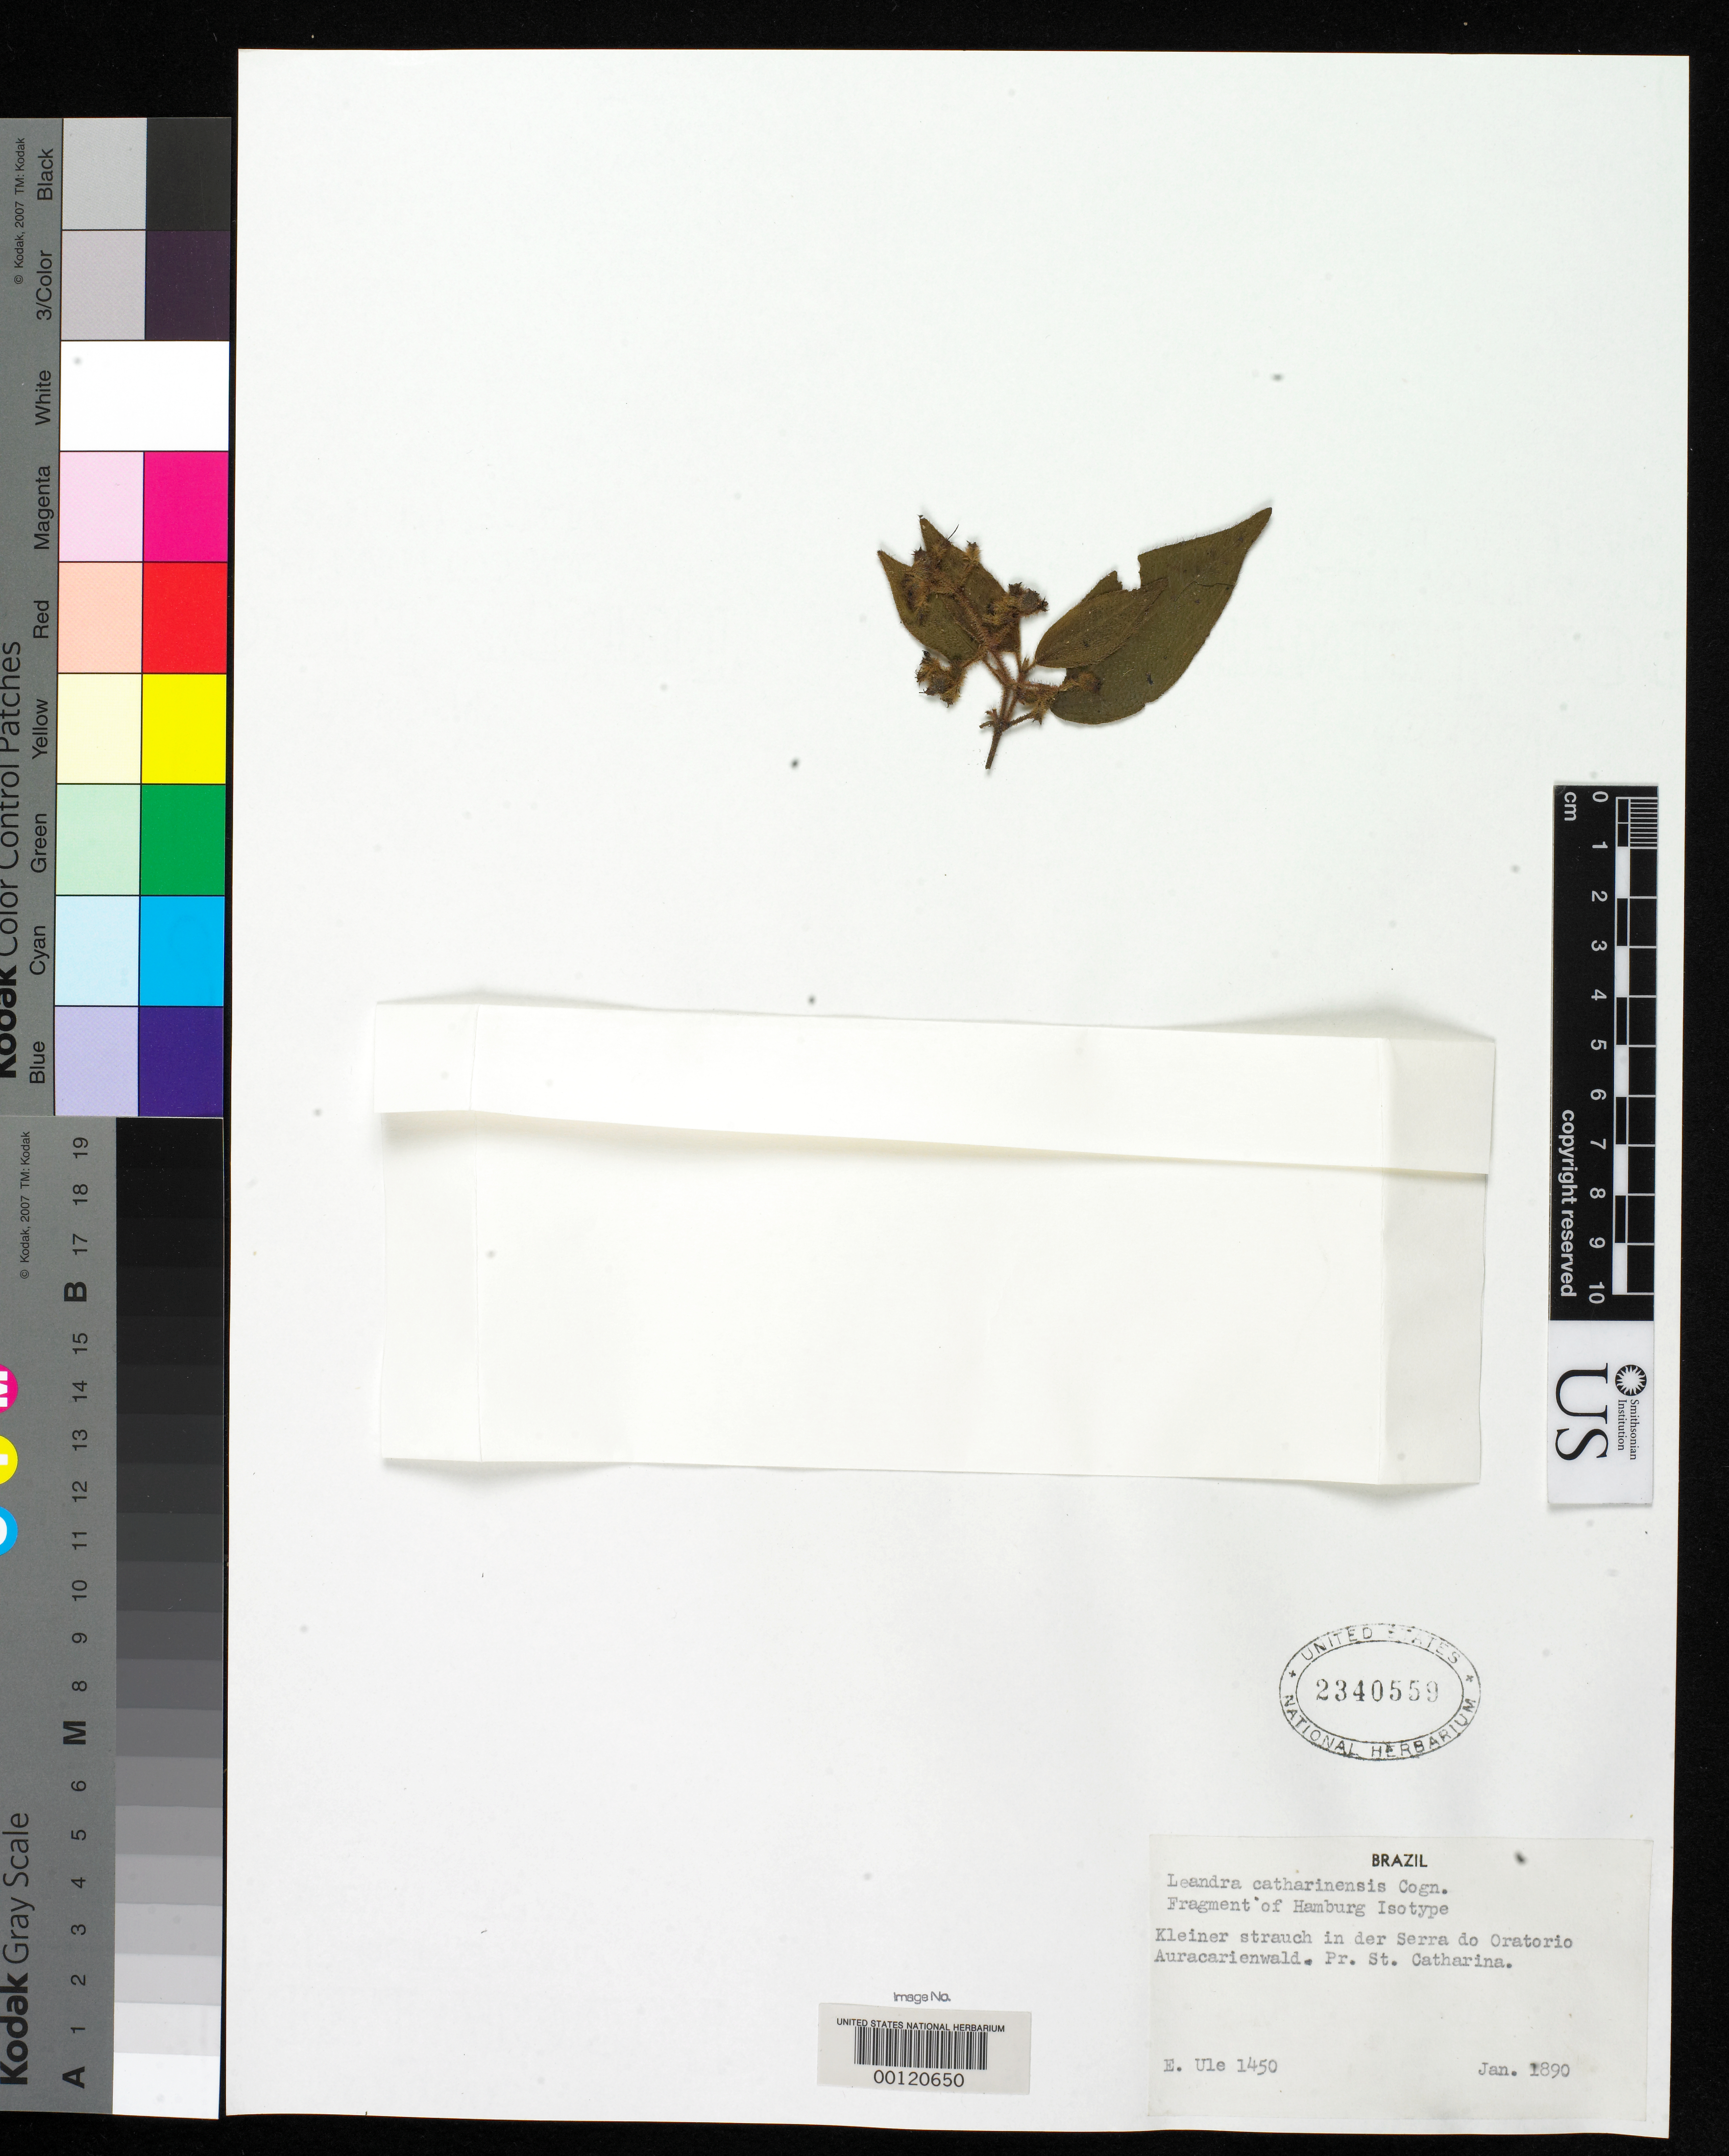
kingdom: Plantae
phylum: Tracheophyta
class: Magnoliopsida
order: Myrtales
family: Melastomataceae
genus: Leandra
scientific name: Leandra catharinensis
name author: Cogn. in A. DC.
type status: Type Material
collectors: E. H. Ule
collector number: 1450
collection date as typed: Jan 1890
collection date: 1890-01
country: Brazil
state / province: Santa Catarina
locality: Serra da Oratorio.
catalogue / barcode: US 2340559